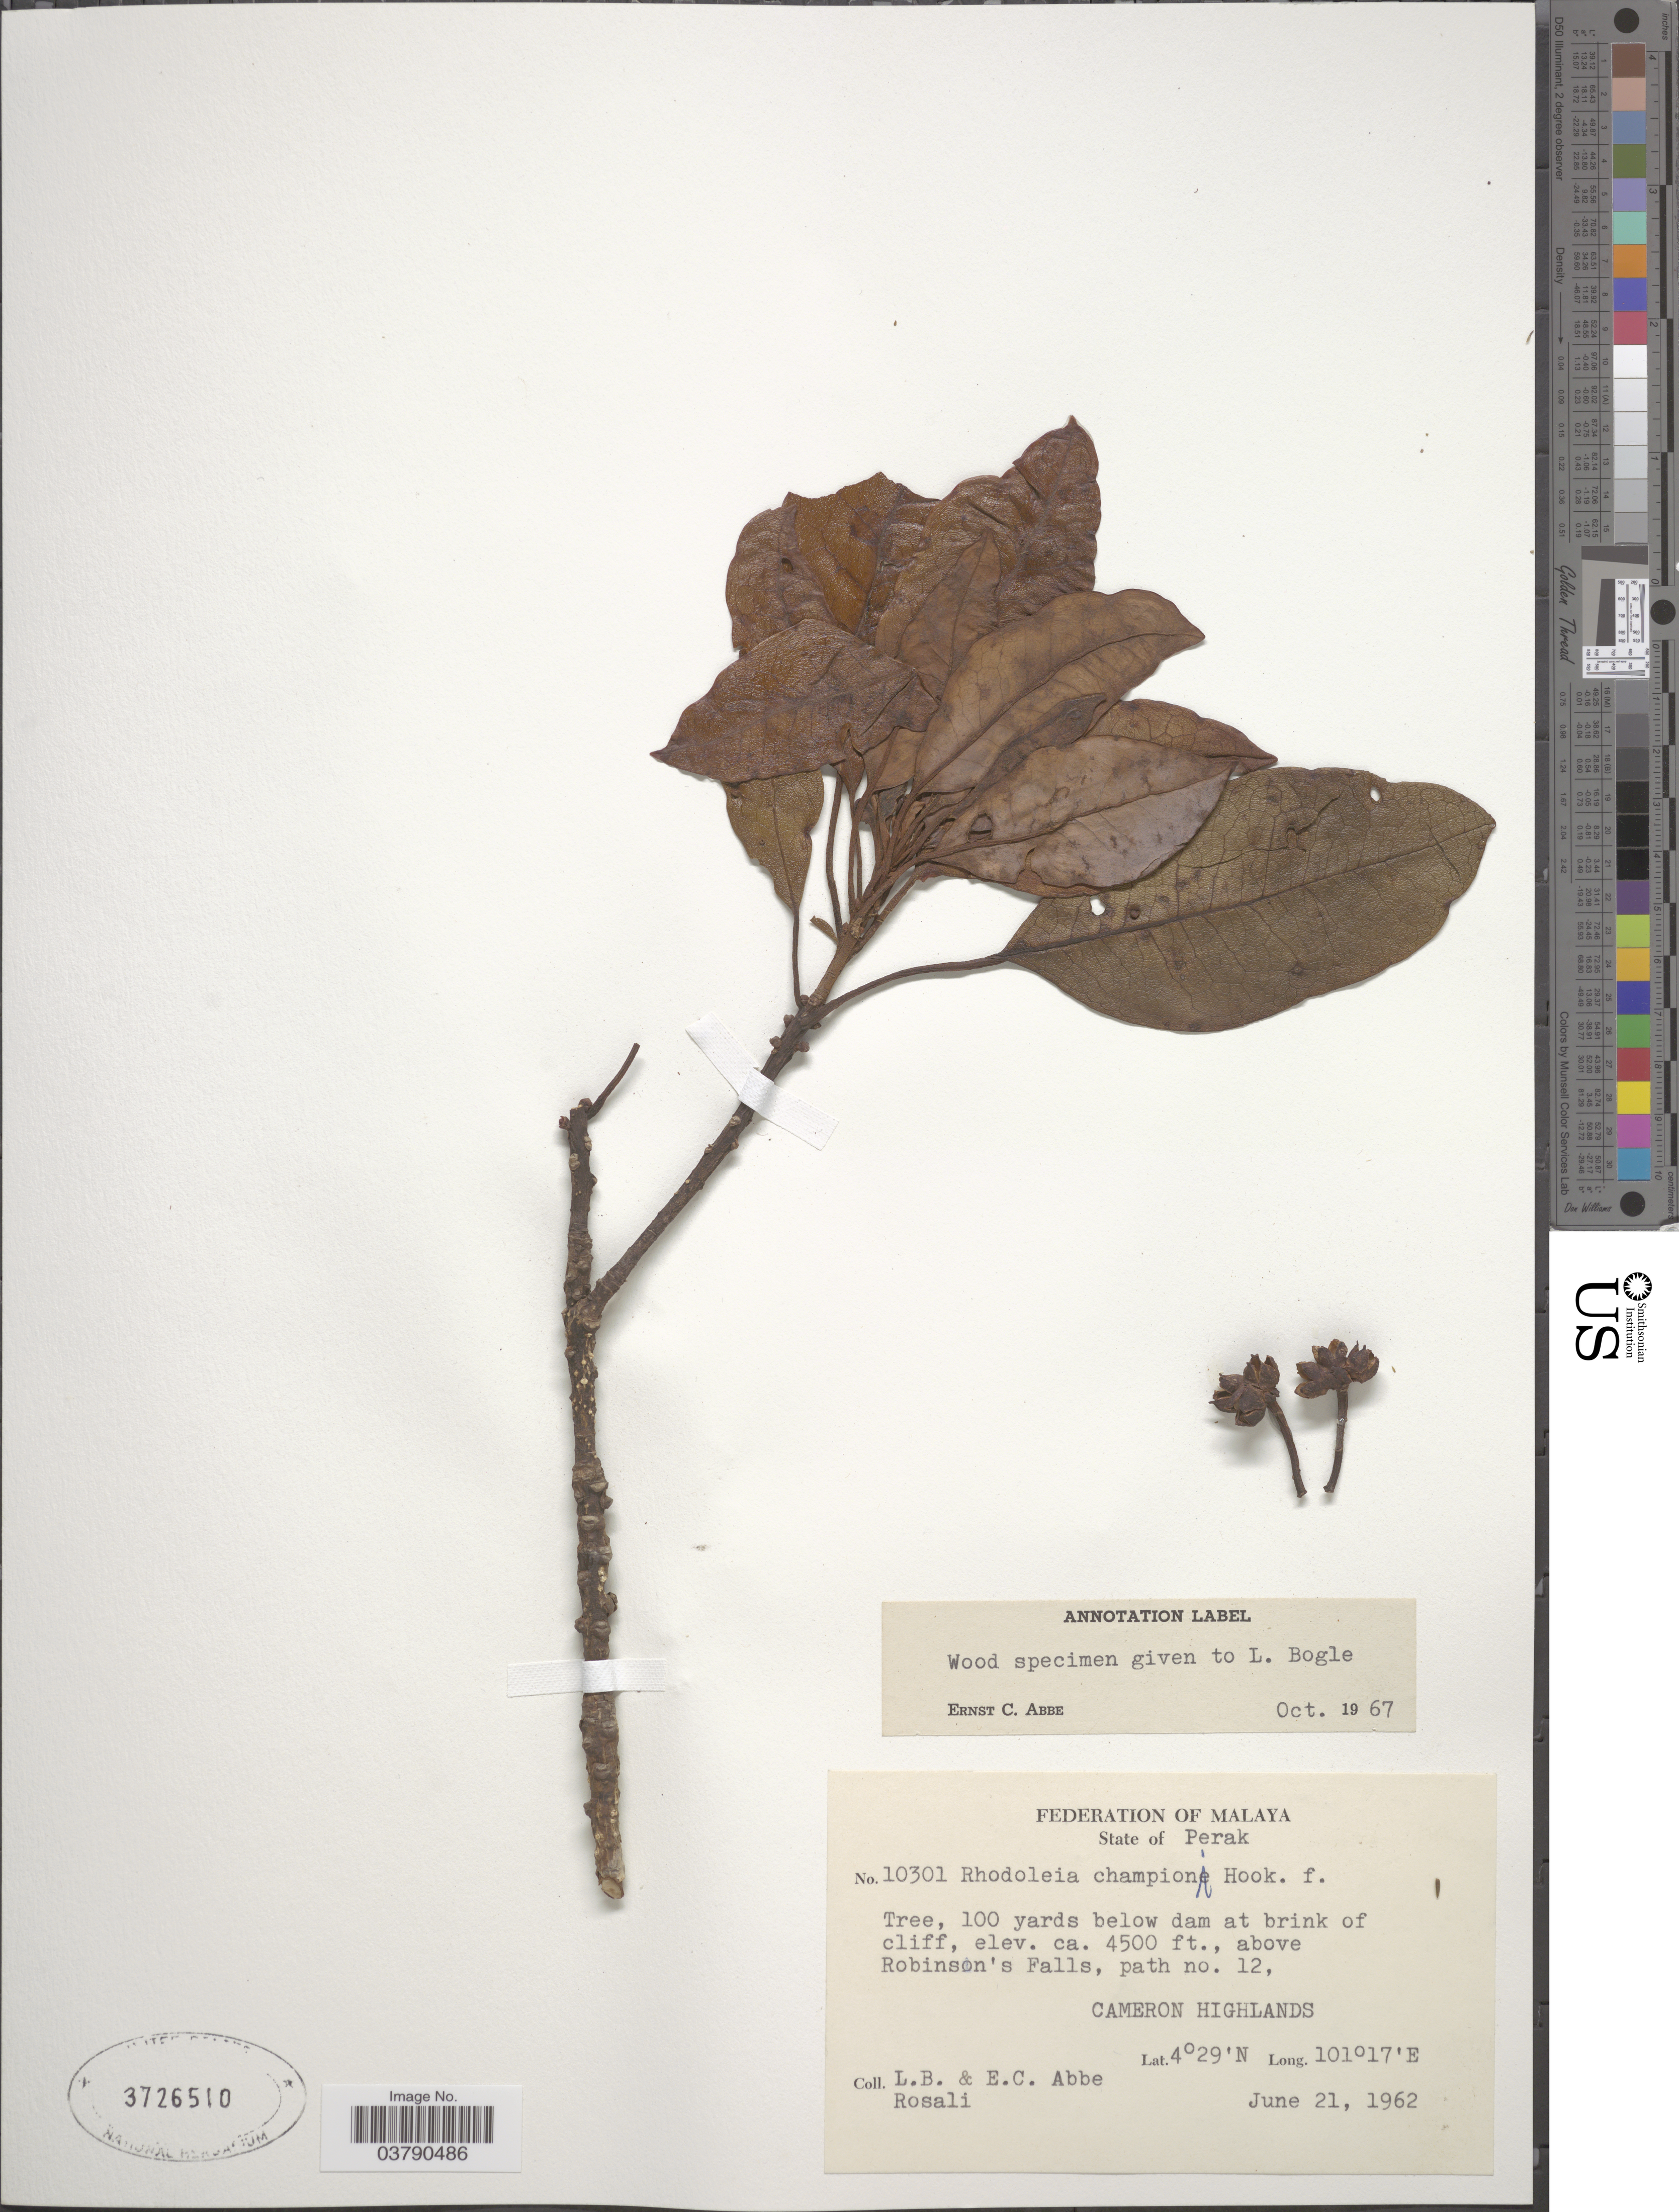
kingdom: Plantae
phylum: Tracheophyta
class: Magnoliopsida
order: Saxifragales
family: Hamamelidaceae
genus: Rhodoleia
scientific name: Rhodoleia championii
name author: Hook. f.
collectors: L. Abbe Rosali & E. Abbe Rosali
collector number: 10301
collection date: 1962-06-21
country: Malaysia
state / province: Perak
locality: Above Robinson's Falls. Cameron Highlands.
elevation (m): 1372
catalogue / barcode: US 3726510